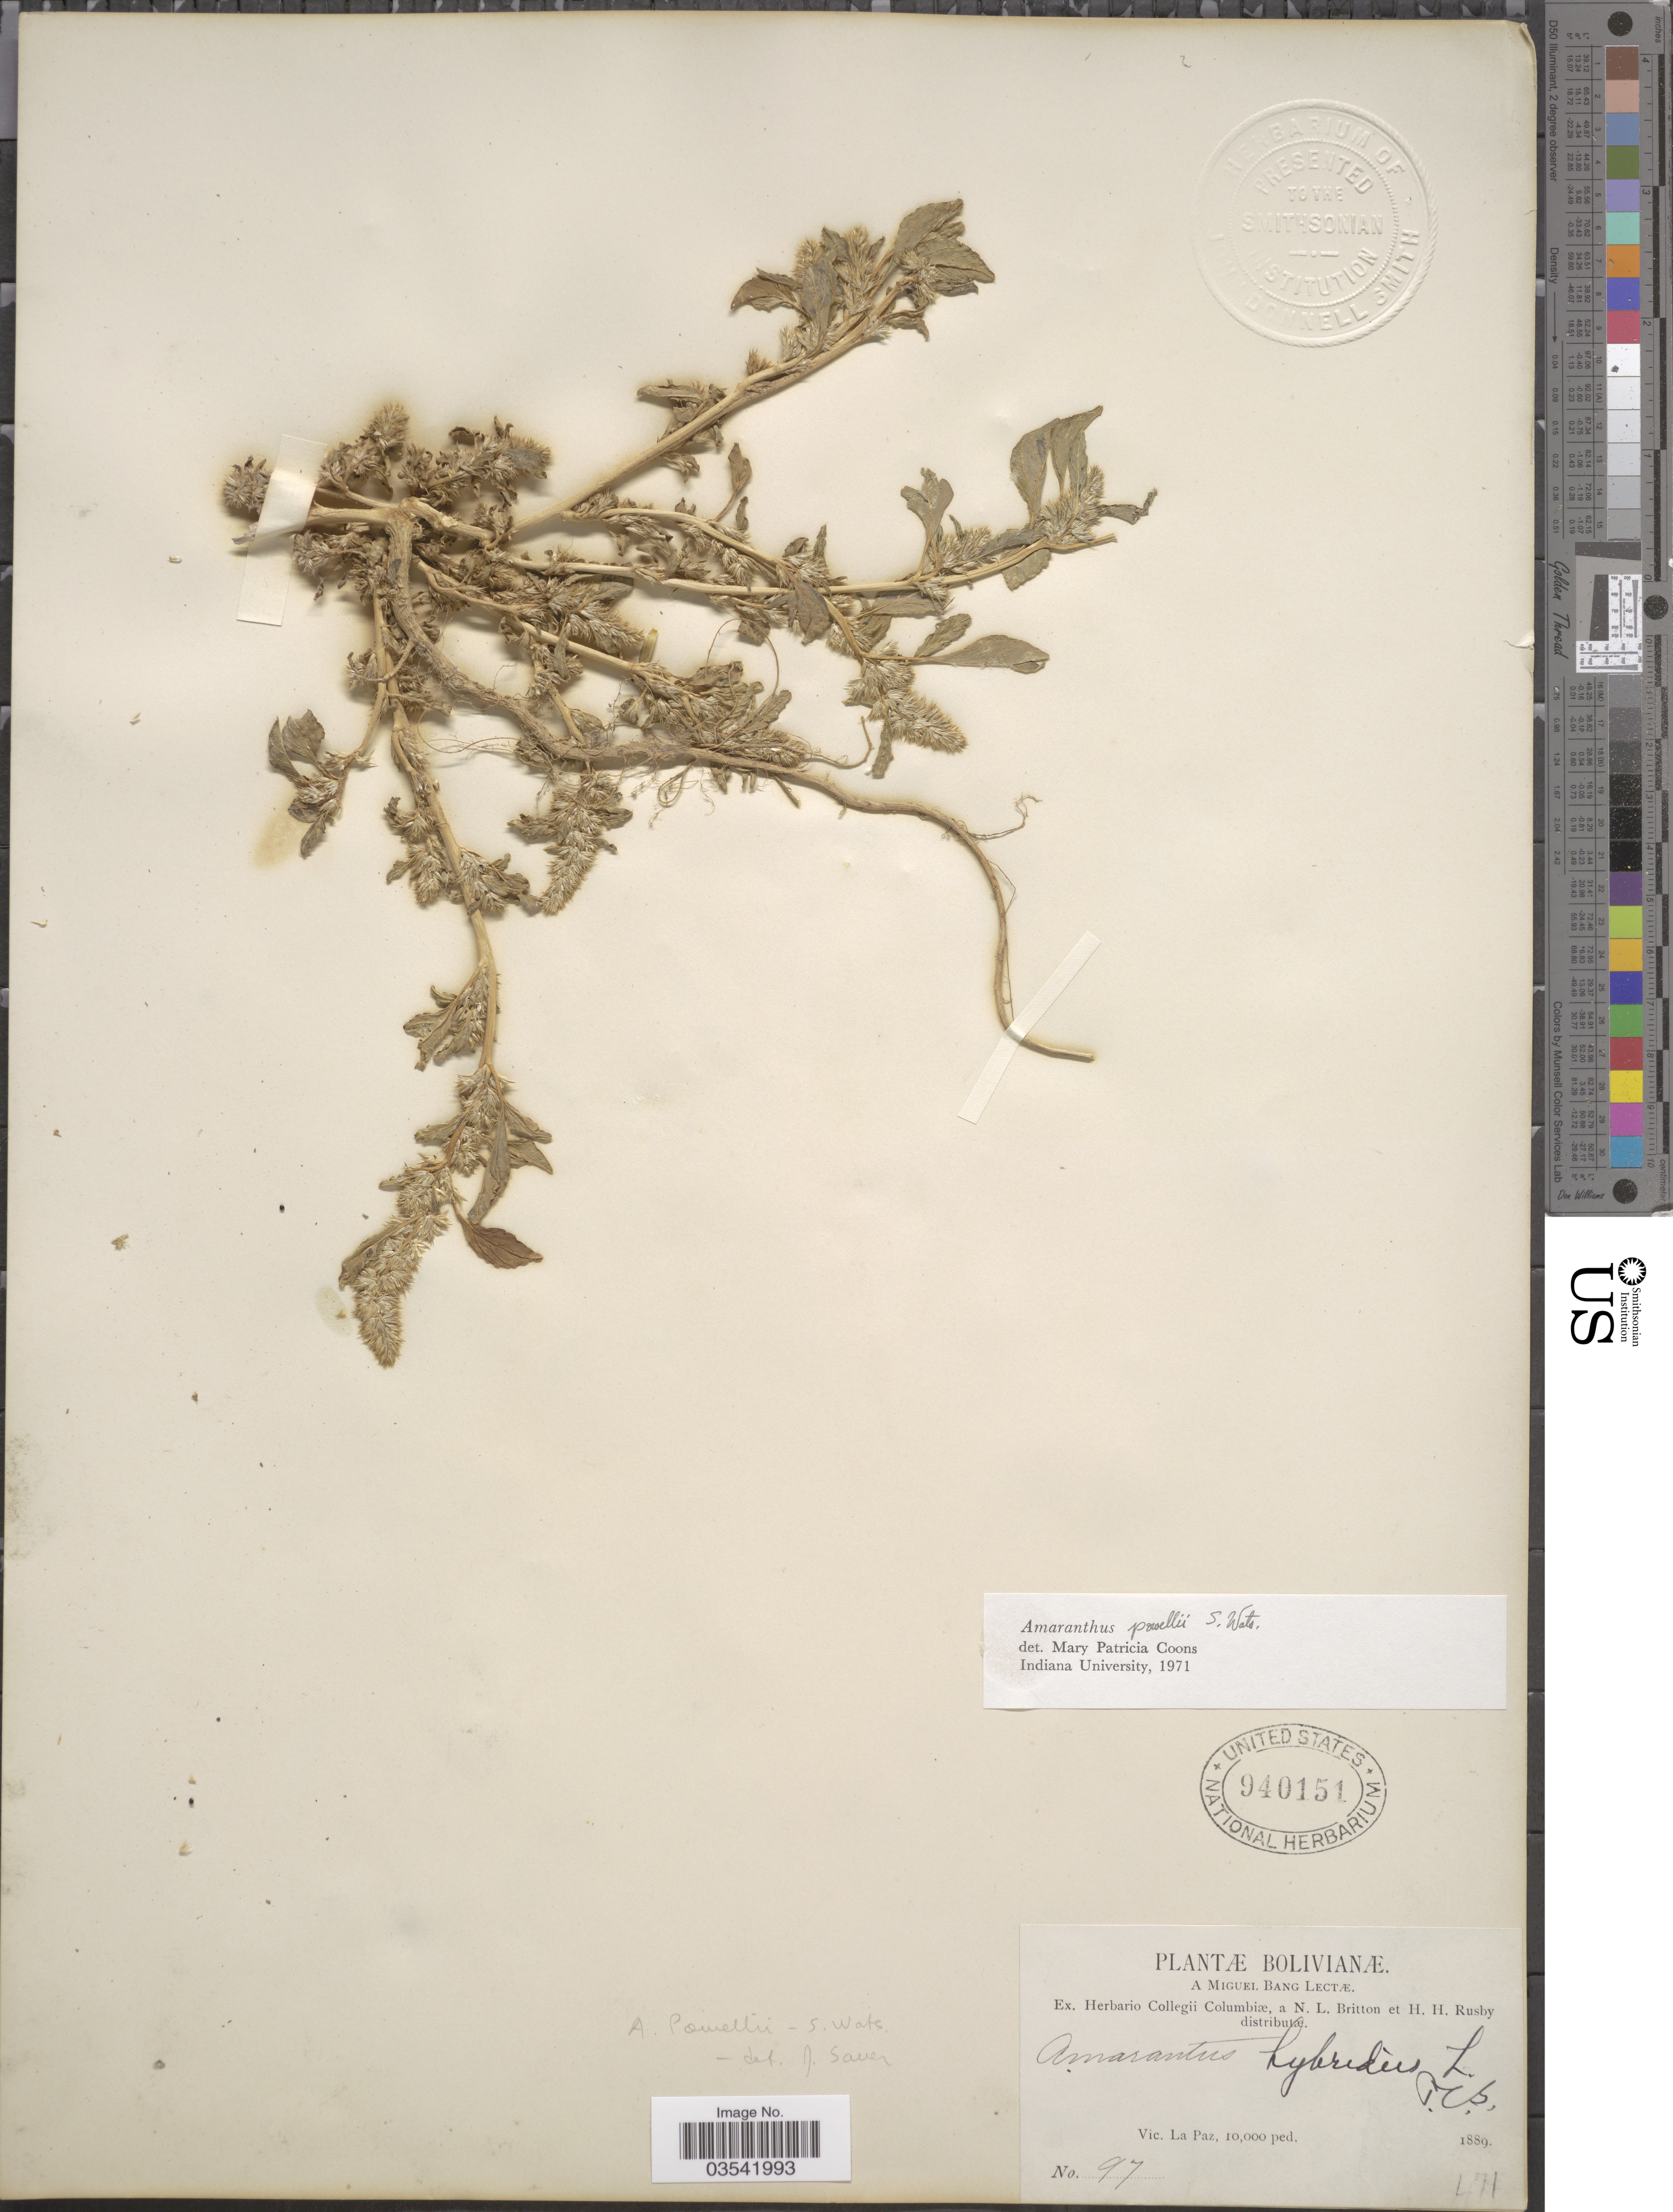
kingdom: Plantae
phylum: Tracheophyta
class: Magnoliopsida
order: Caryophyllales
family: Amaranthaceae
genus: Amaranthus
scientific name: Amaranthus powellii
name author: S. Watson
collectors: M. Bang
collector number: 97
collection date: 1889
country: Bolivia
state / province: La Paz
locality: Vic. La Paz.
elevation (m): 3048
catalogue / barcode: US 940151